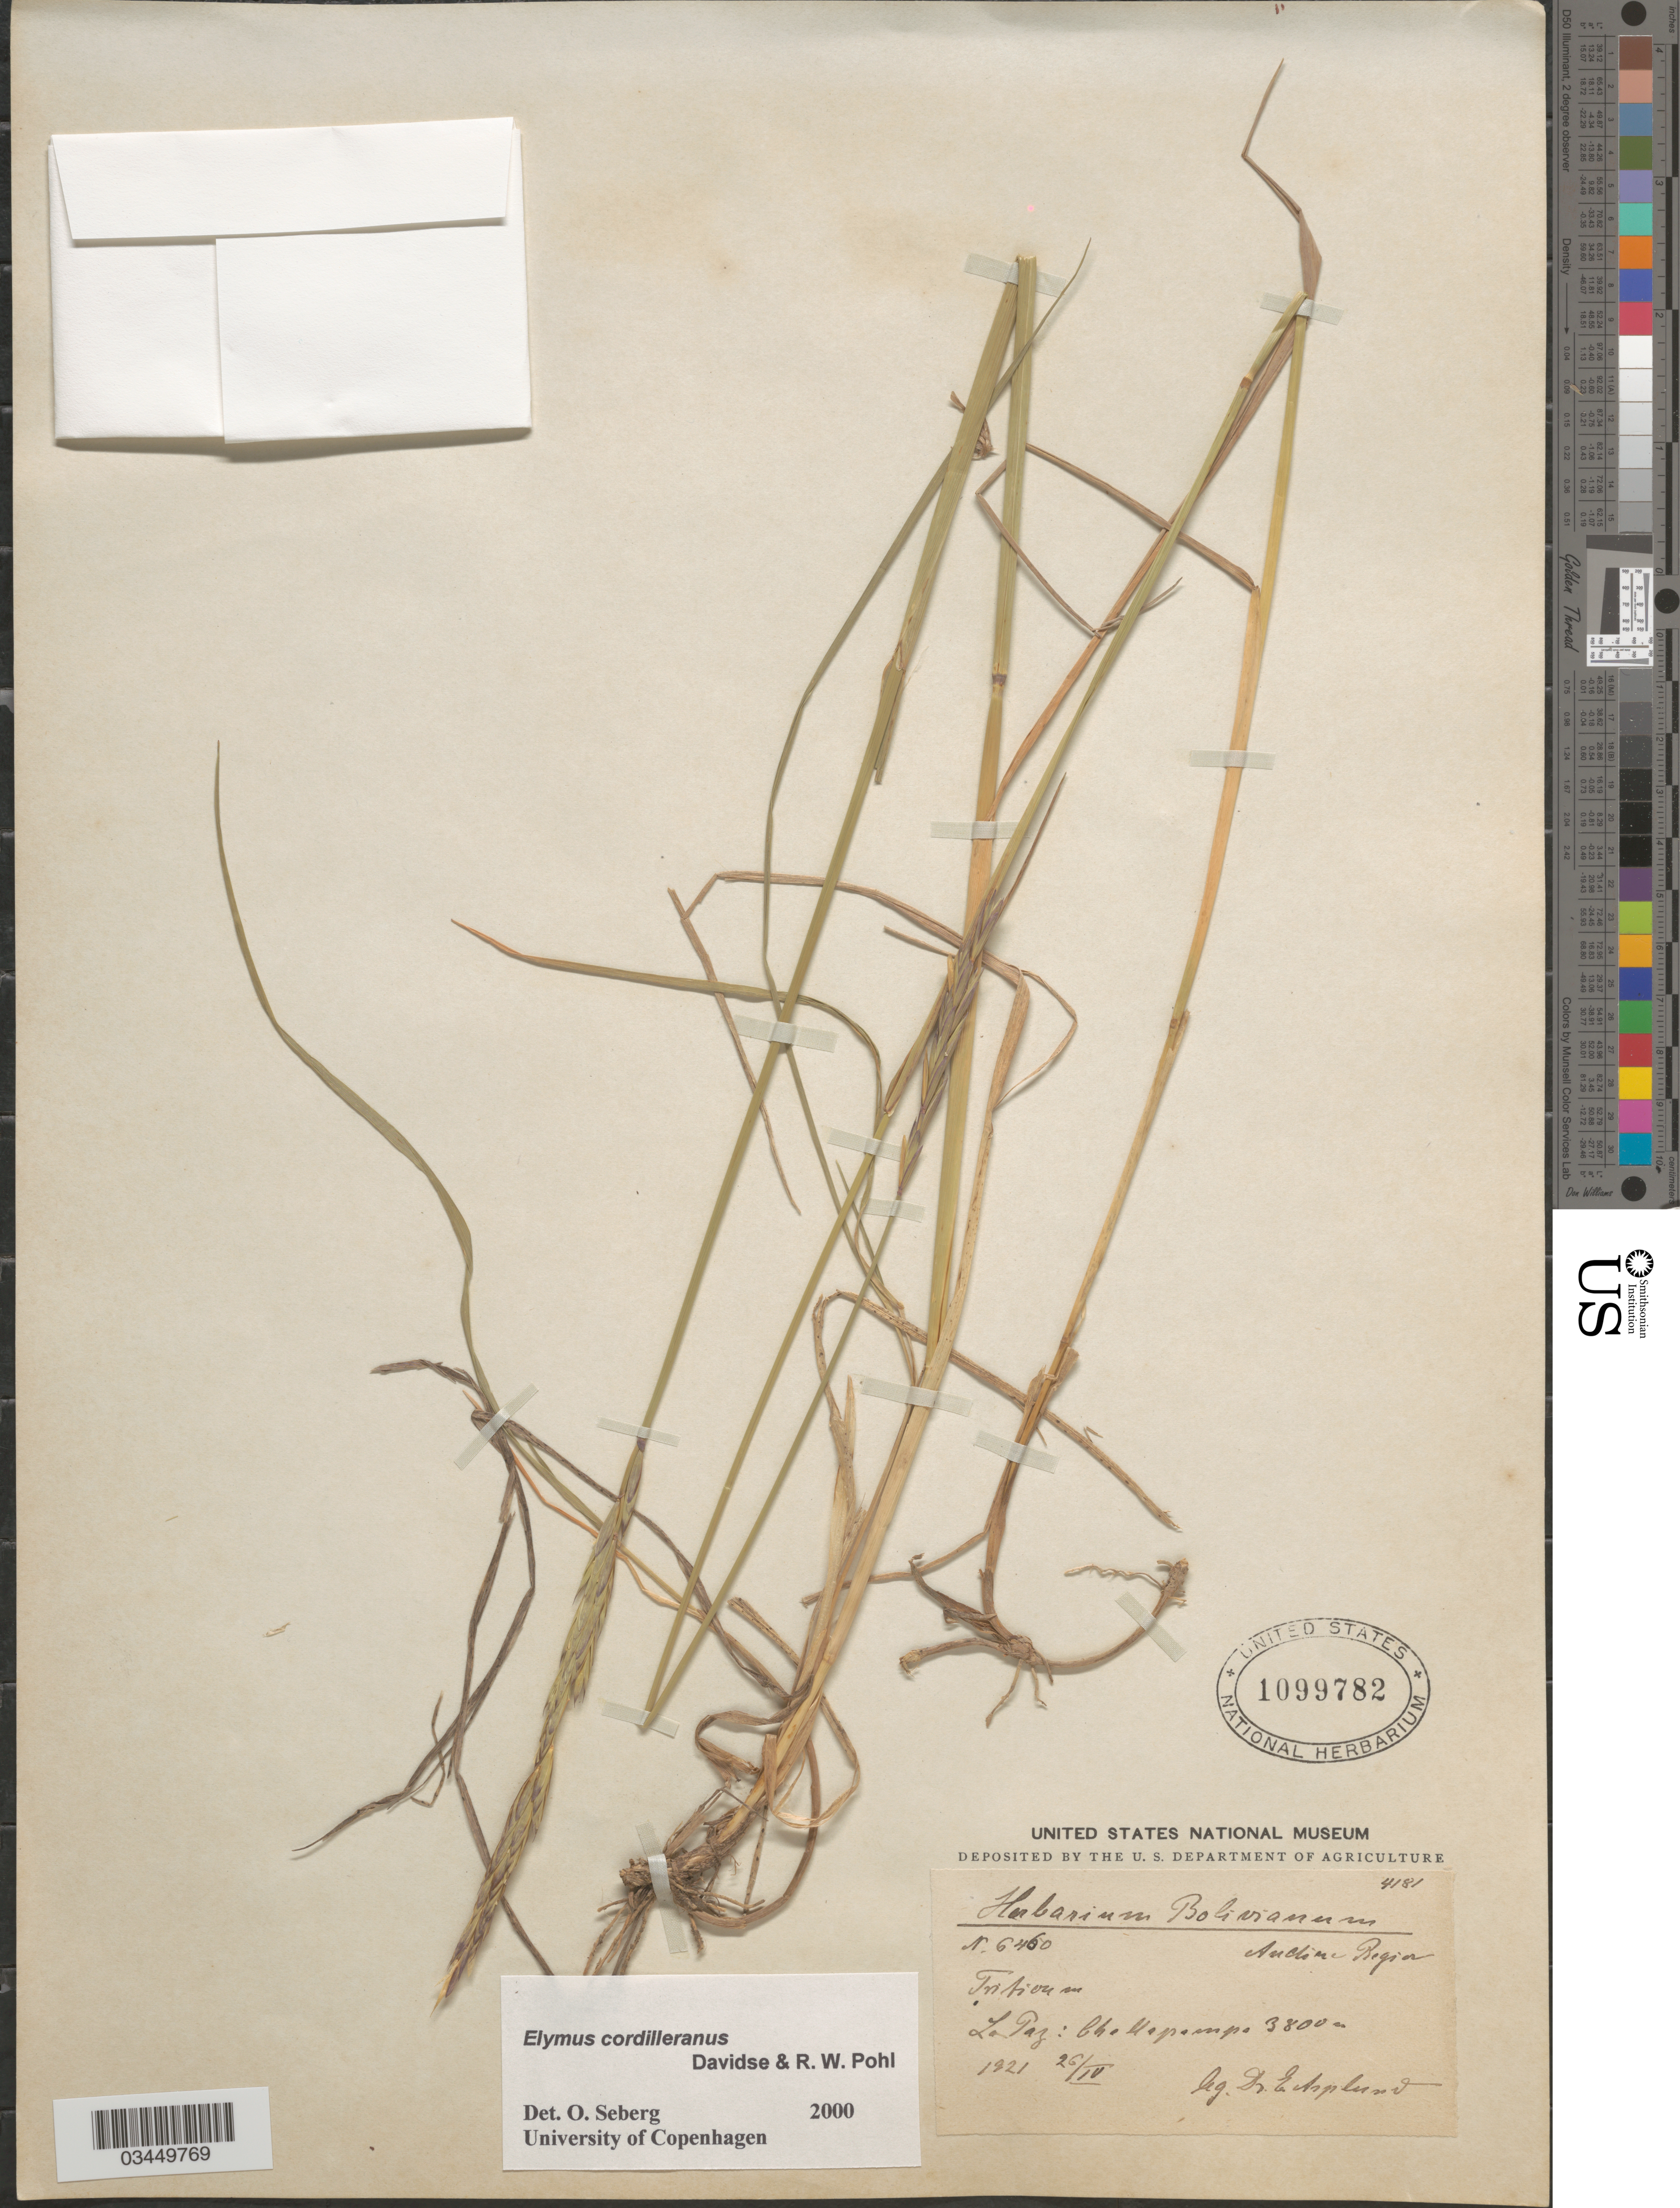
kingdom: Plantae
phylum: Tracheophyta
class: Liliopsida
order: Poales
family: Poaceae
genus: Elymus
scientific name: Elymus cordilleranus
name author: Davidse & R.W. Pohl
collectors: E. Asplund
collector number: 6460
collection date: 1921-04-26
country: Bolivia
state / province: La Paz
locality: Andine Regio. Triticum. Challapampa.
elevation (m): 3800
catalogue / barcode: US 1099782